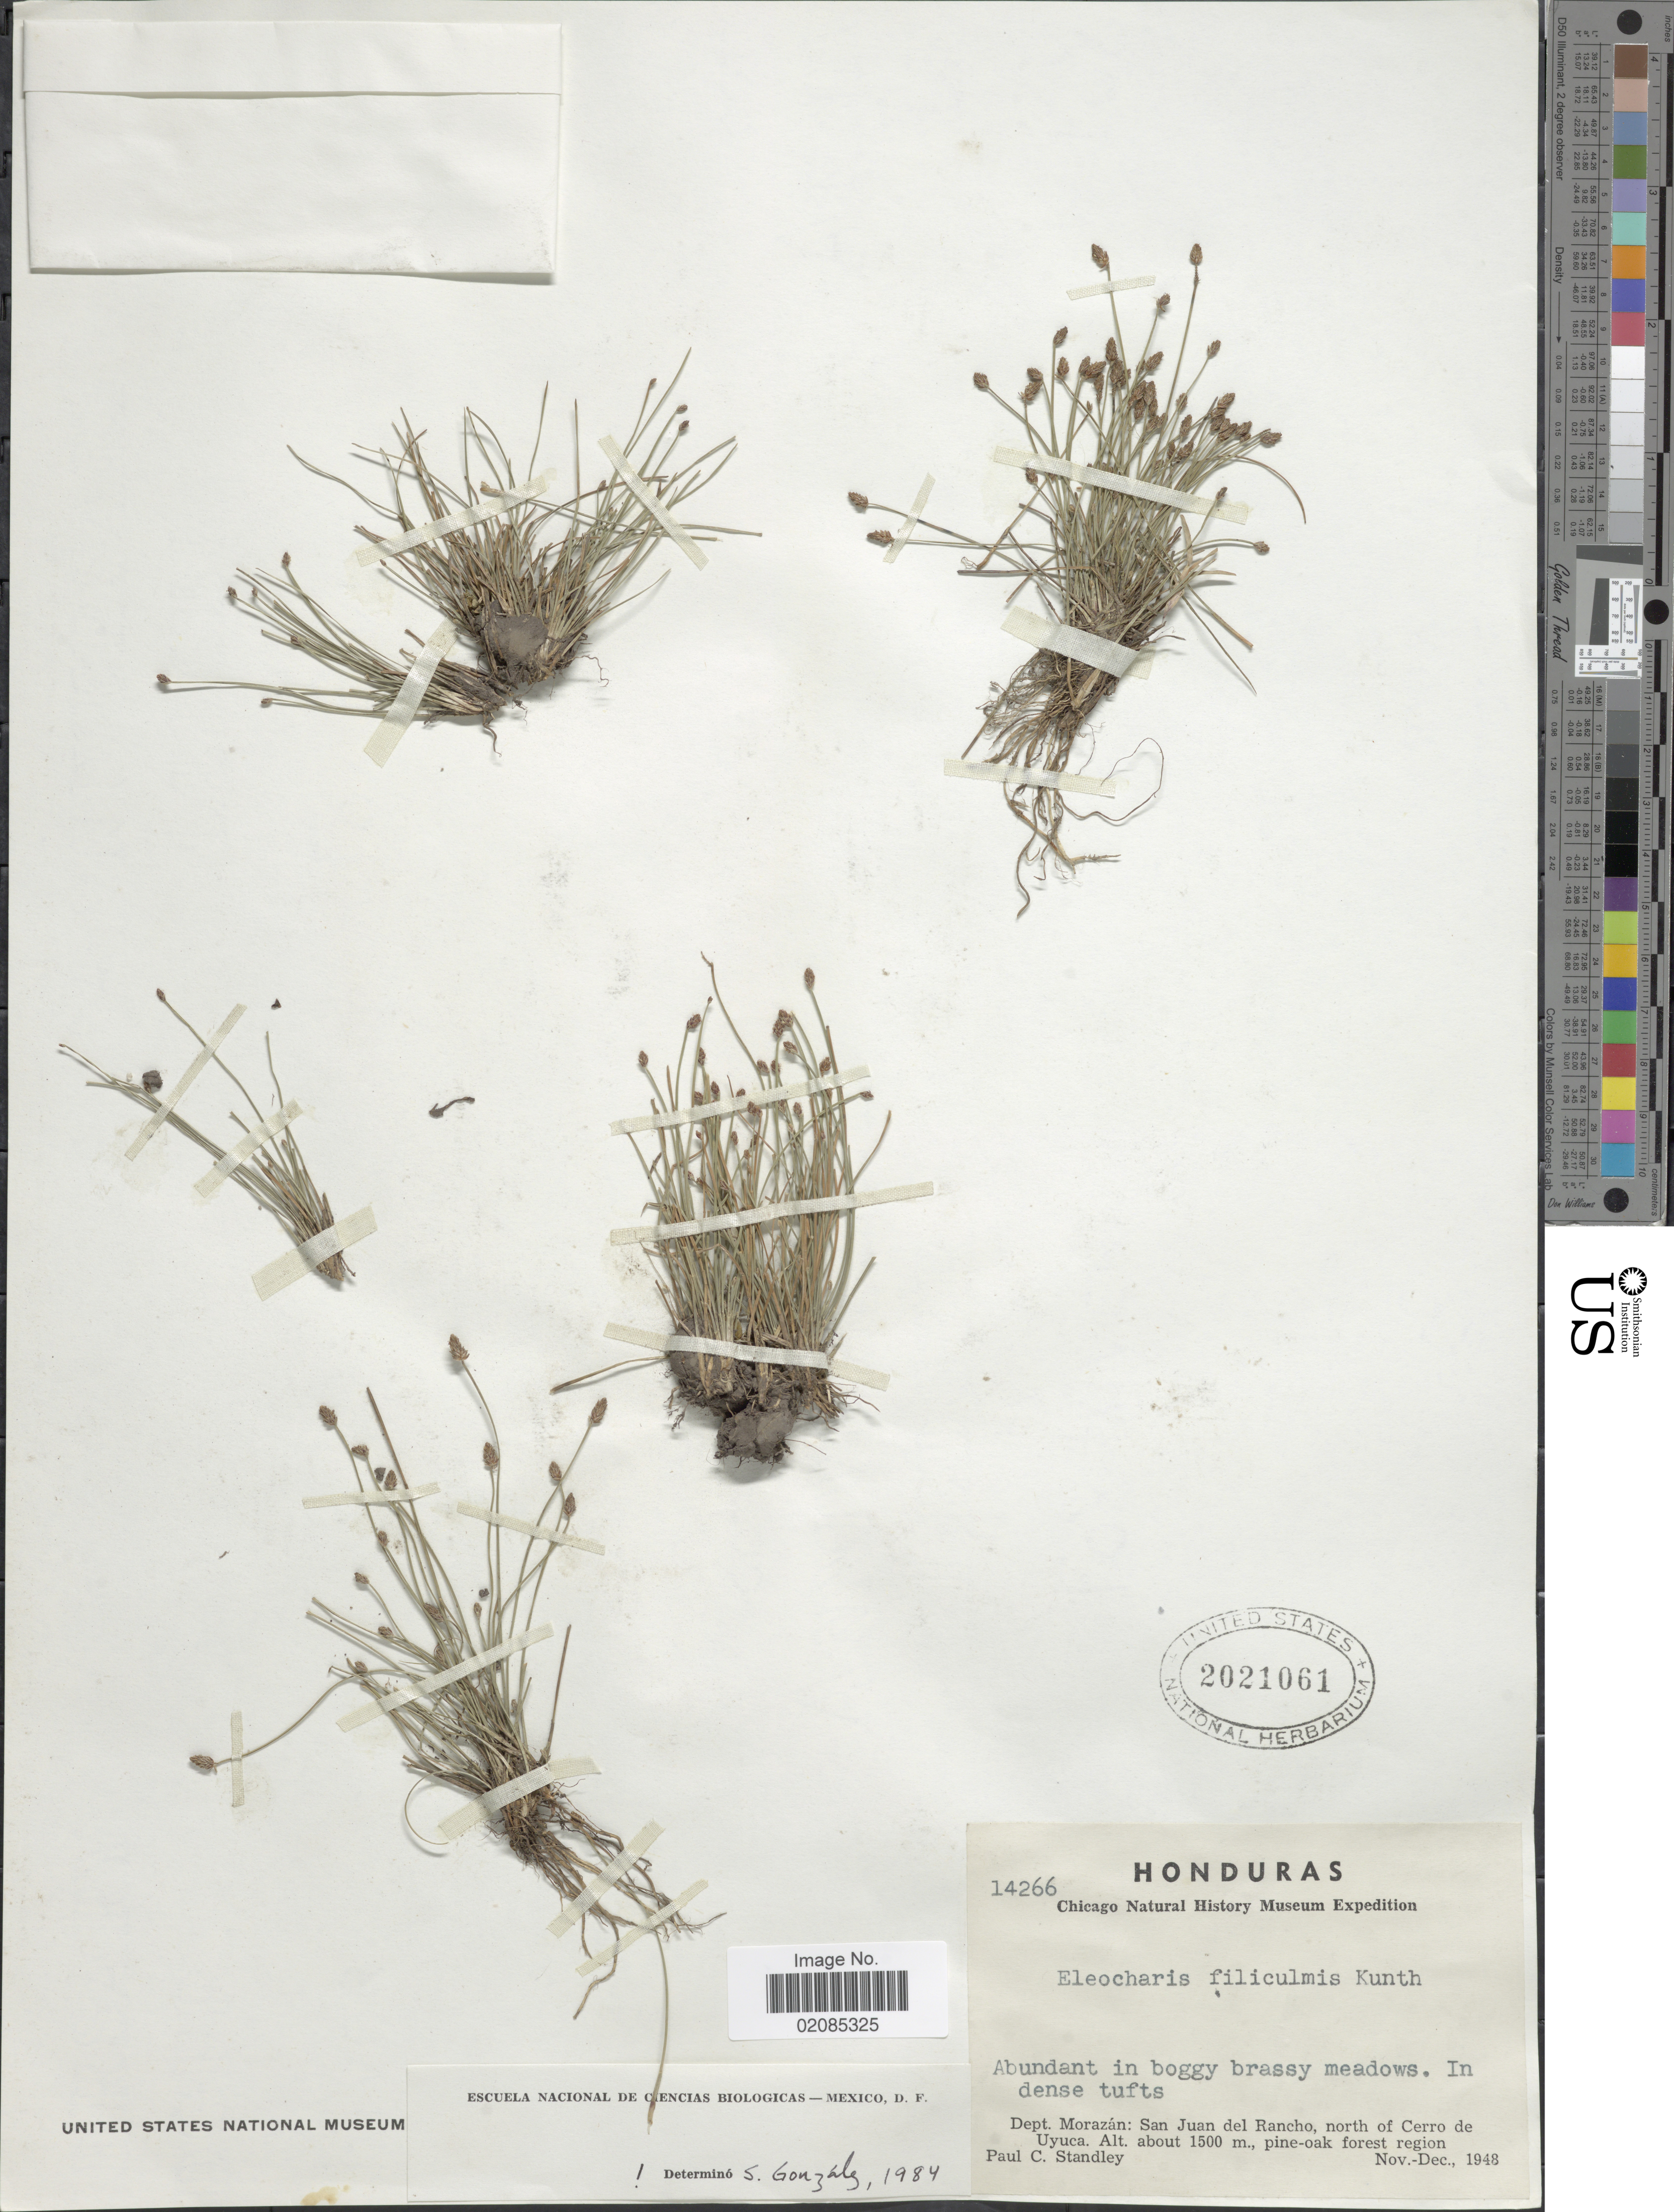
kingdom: Plantae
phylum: Tracheophyta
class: Liliopsida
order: Poales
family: Cyperaceae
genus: Eleocharis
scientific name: Eleocharis filiculmis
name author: Kunth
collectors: P. C. Standley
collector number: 14266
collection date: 1948-11/1948-12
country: Honduras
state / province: Fco. Morazán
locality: Dept. Morazan: San Juan del Rancho, north of Cerro de Uyuca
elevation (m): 1500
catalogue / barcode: US 2021061